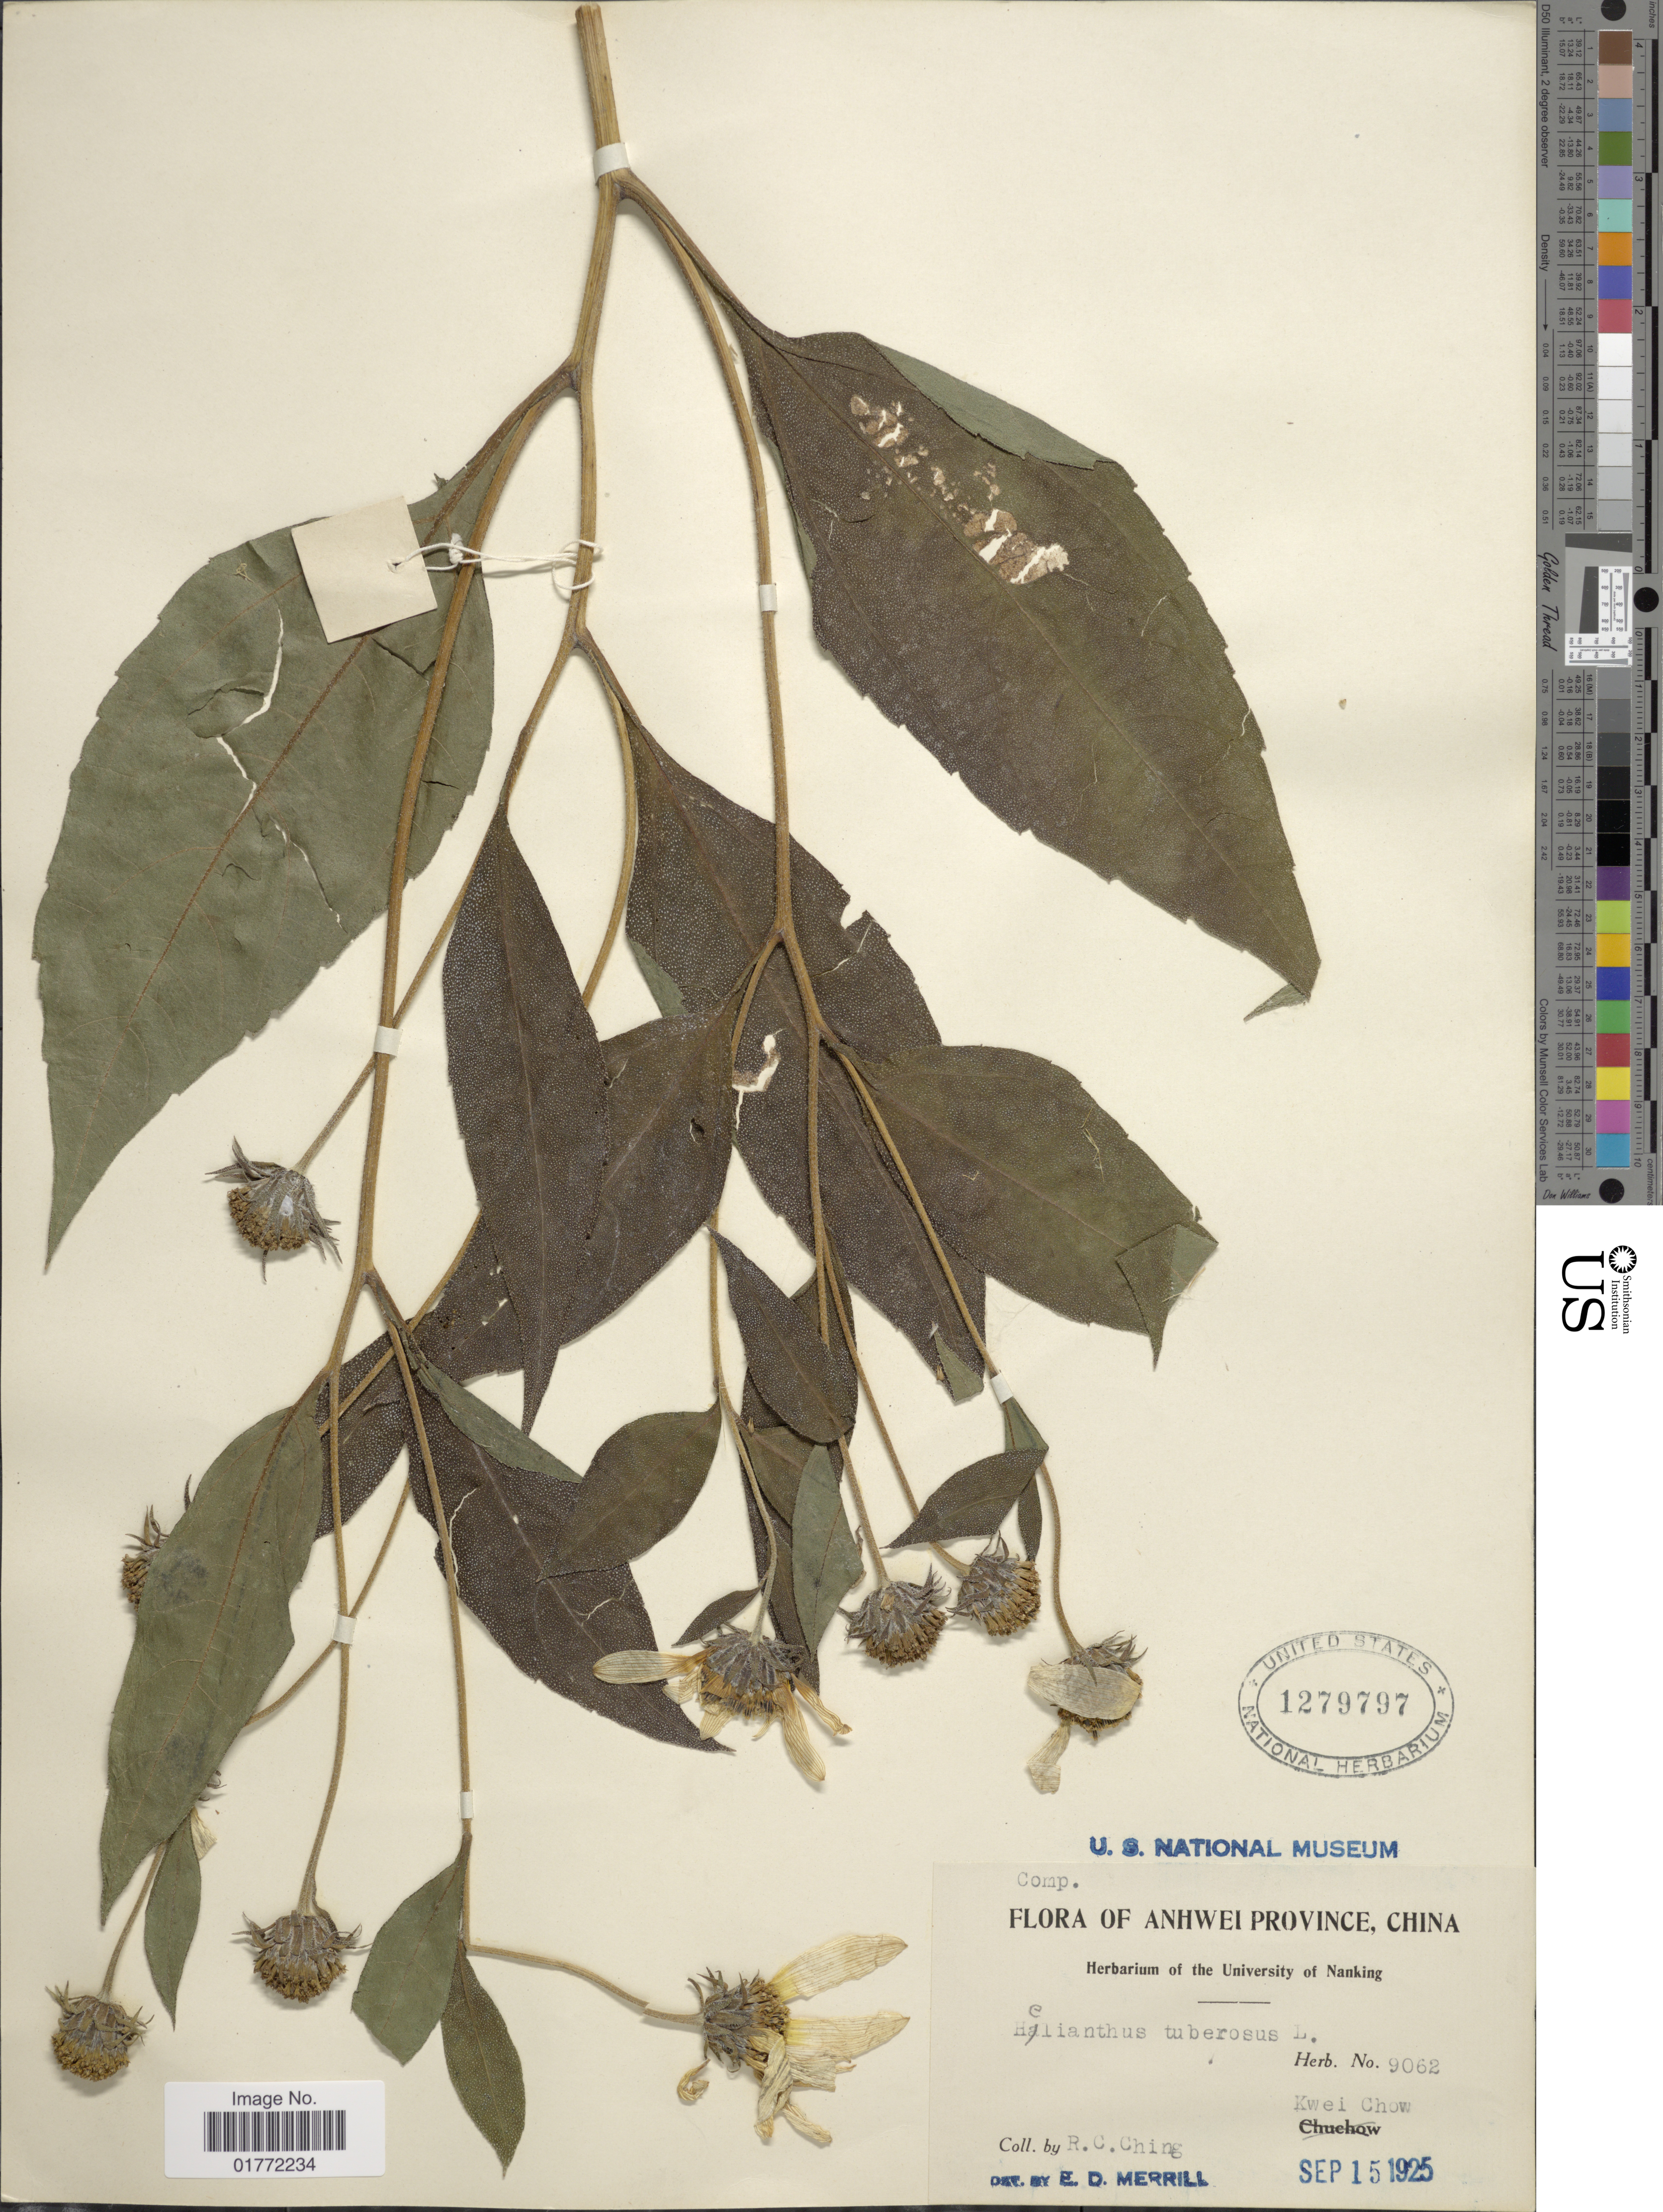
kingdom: Plantae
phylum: Tracheophyta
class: Magnoliopsida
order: Asterales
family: Asteraceae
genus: Helianthus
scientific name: Helianthus tuberosus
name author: L.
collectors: R. C. Ching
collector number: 9062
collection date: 1925-09-15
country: China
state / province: Anhui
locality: Anhwei Province, Kwei Chow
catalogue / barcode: US 1279797